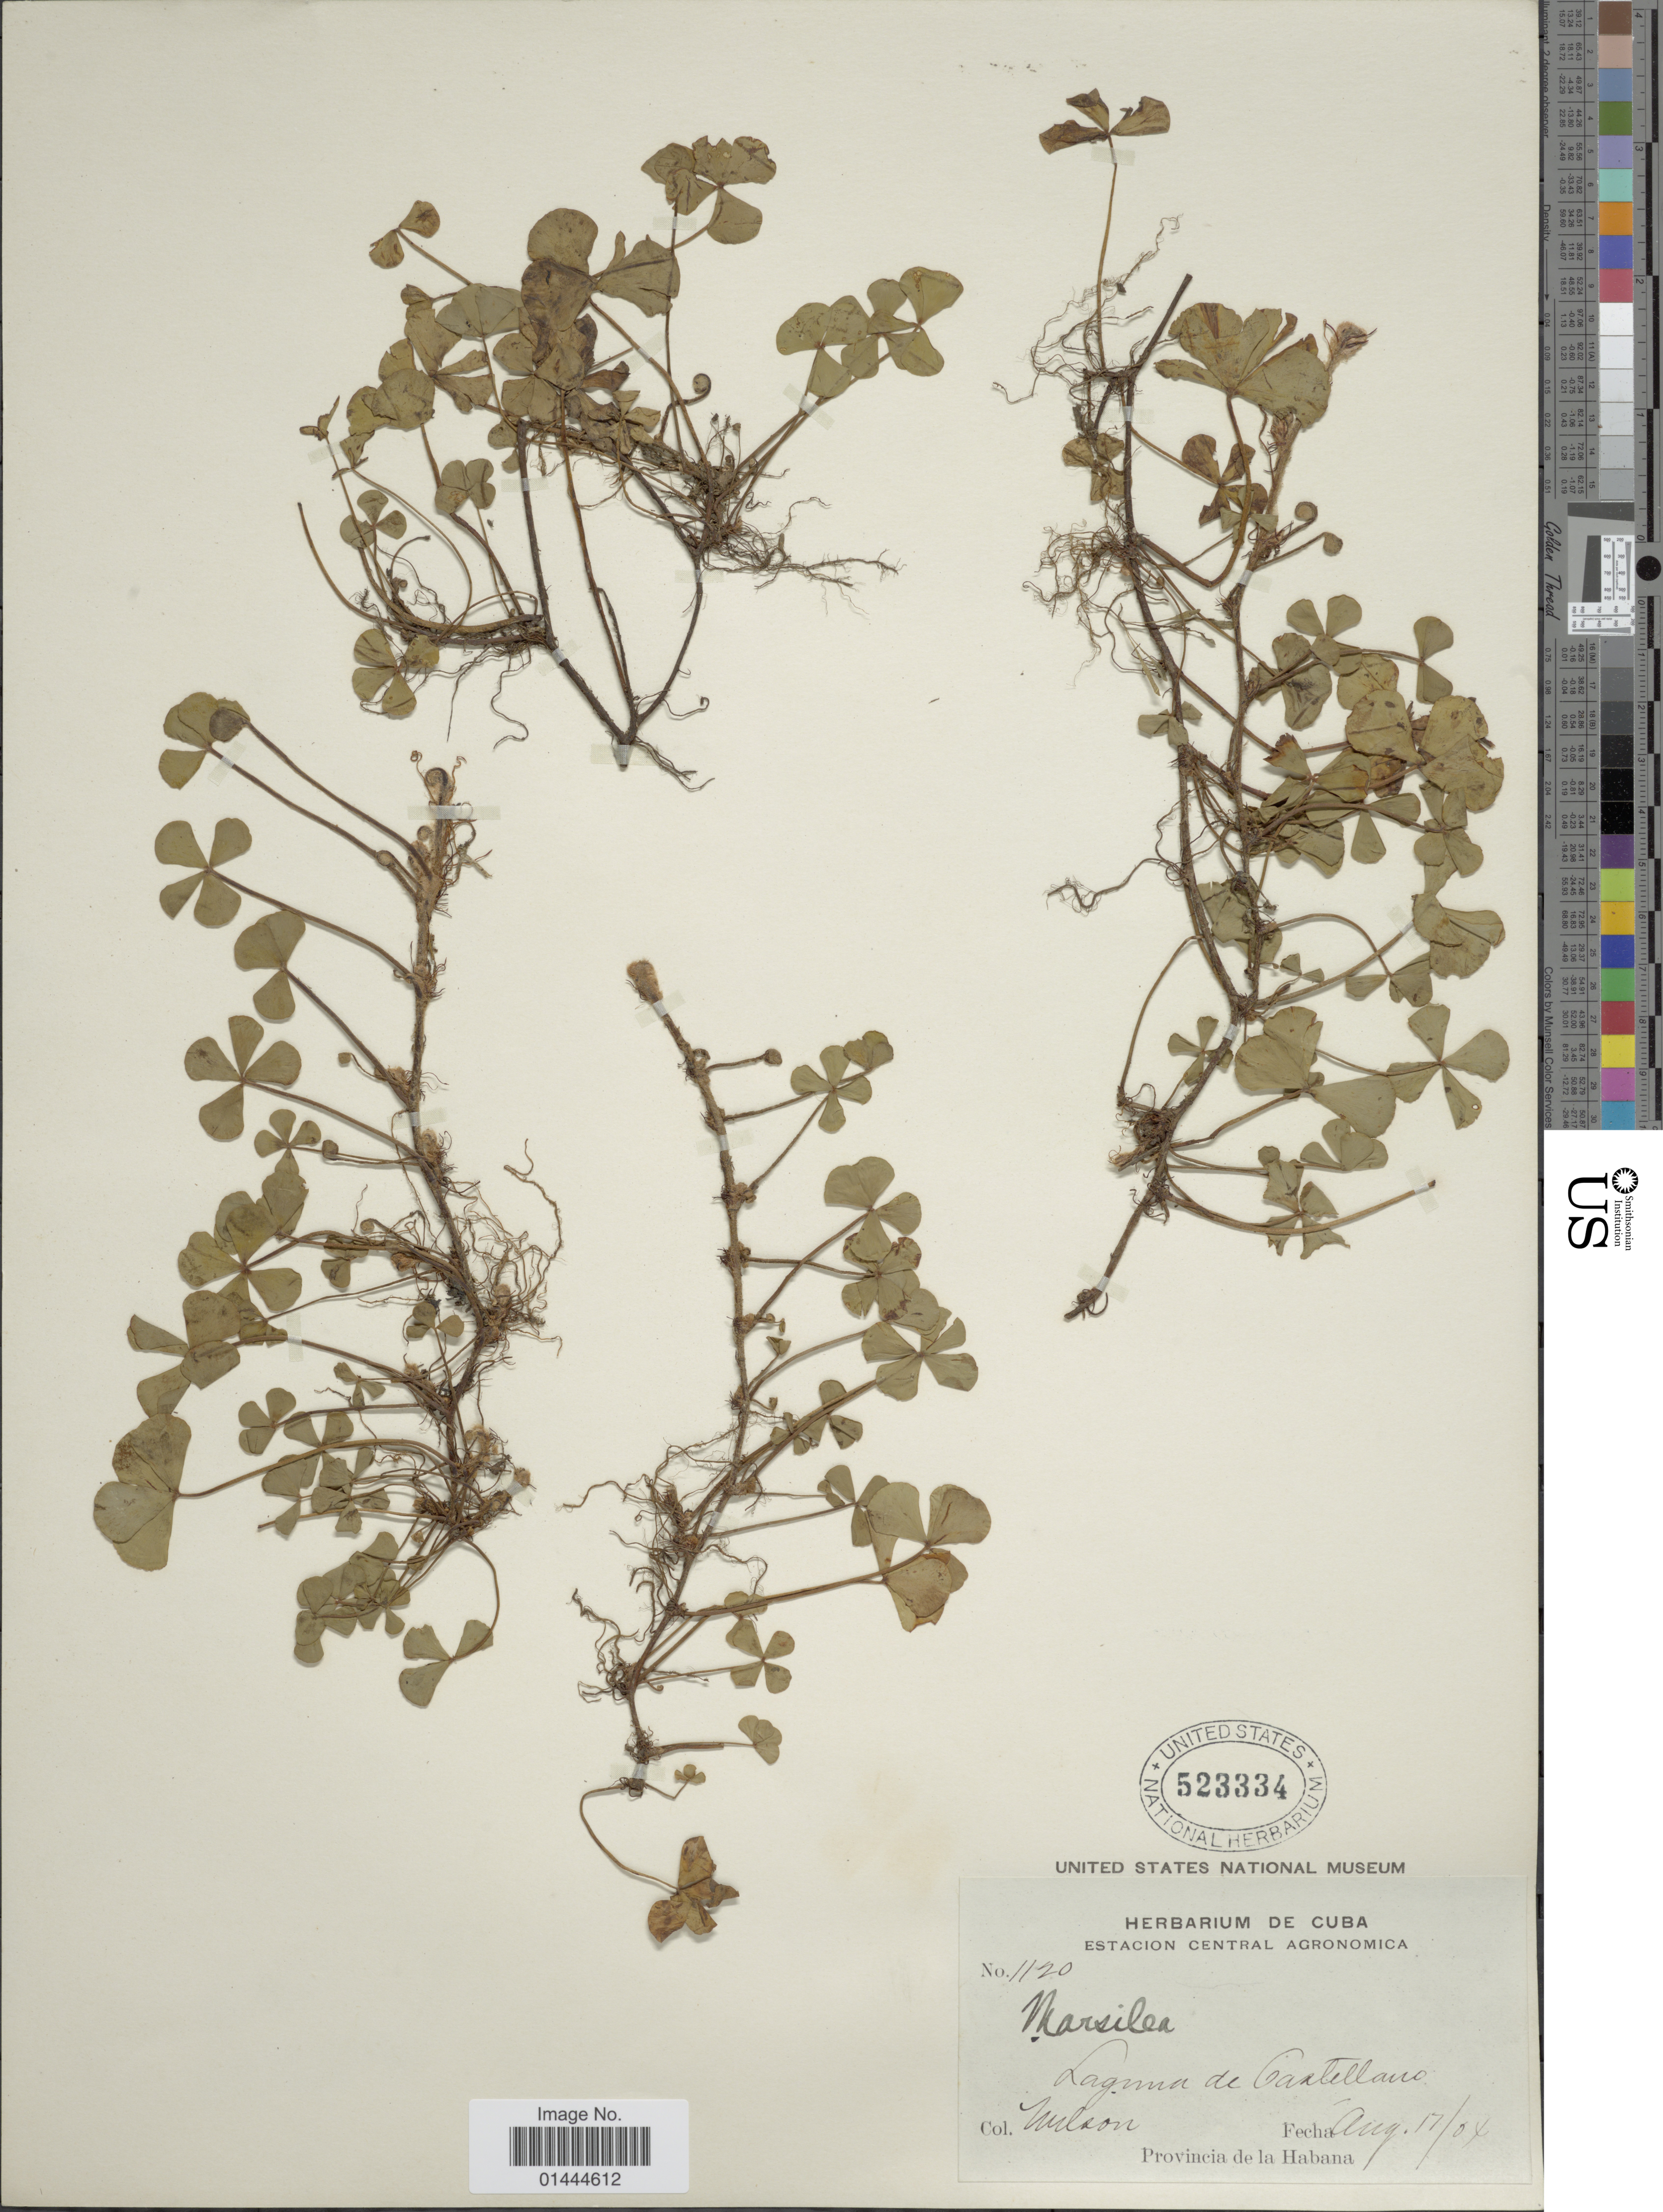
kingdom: Plantae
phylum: Tracheophyta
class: Polypodiopsida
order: Salviniales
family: Marsileaceae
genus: Marsilea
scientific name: Marsilea polycarpa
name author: Hook. & Grev.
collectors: -- Wilson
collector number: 1120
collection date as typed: Transcribed d/m/y: 17/8/04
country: Cuba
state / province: La Habana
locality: Laguna de Castellano, Provincia de la Habana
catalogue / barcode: US 523334